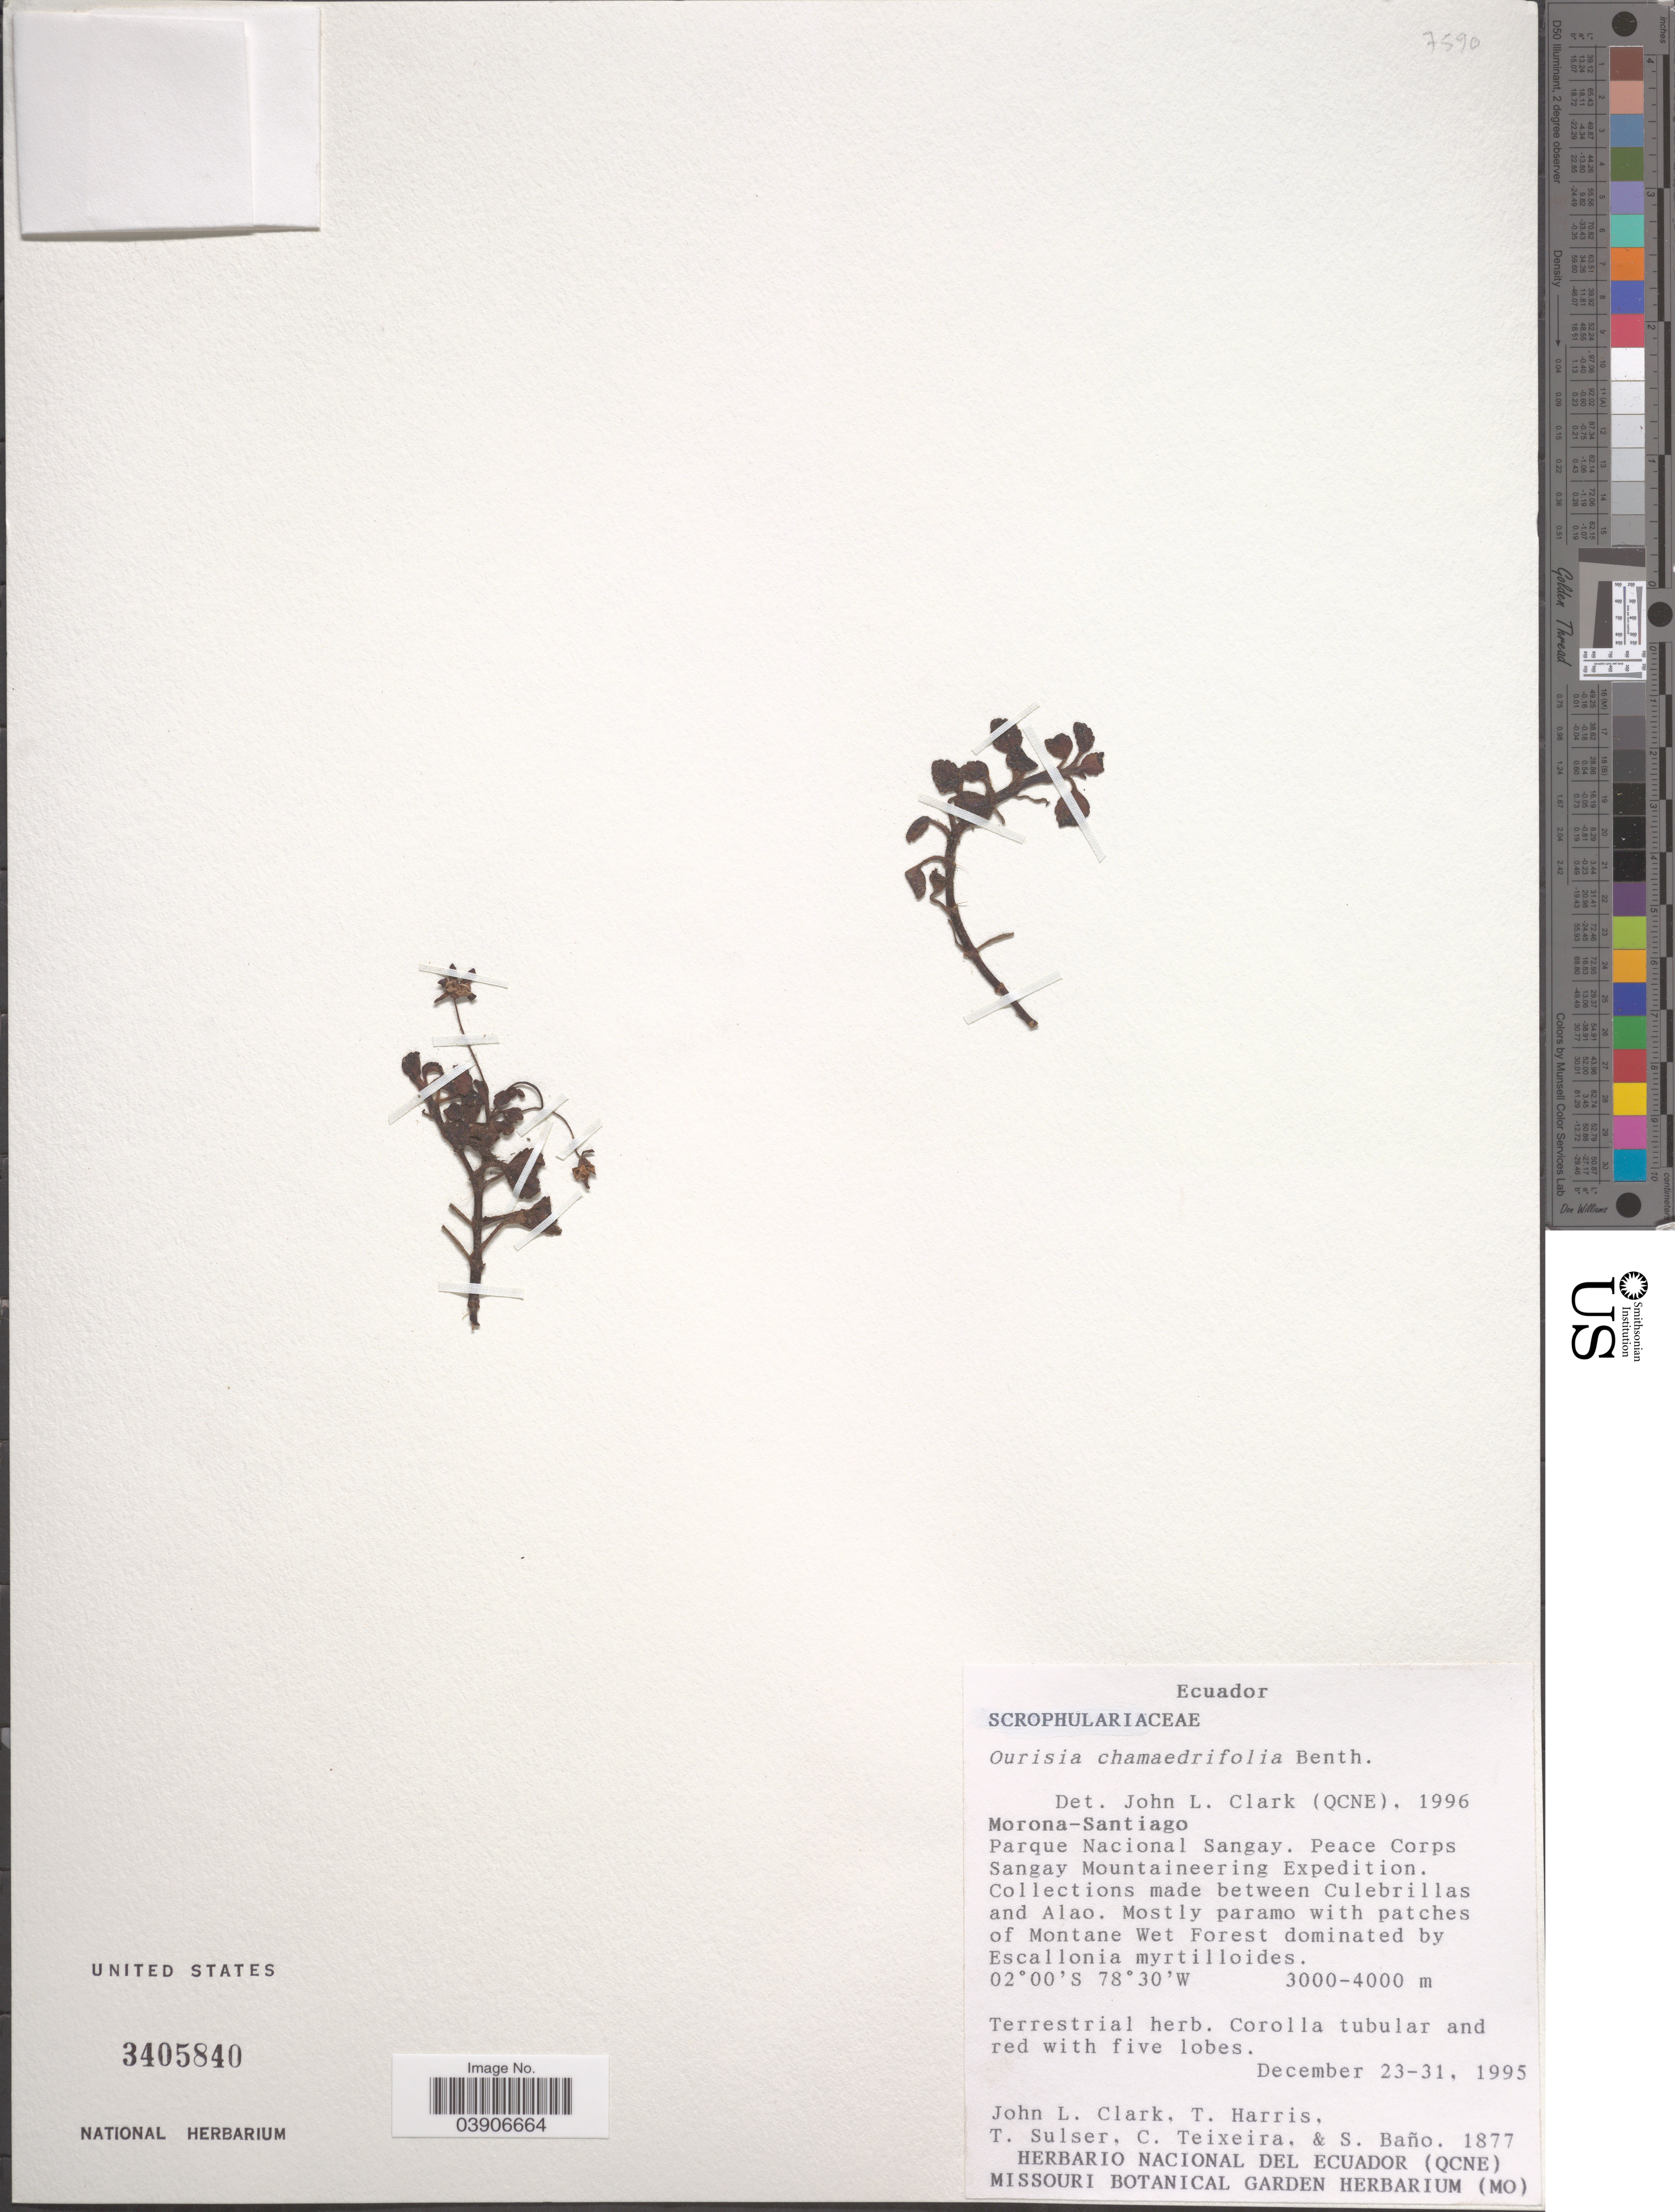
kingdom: Plantae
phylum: Tracheophyta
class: Magnoliopsida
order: Lamiales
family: Plantaginaceae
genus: Ourisia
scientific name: Ourisia chamaedrifolia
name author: Benth.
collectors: J. L. Clark, T. Harris, T. Sulser, C. Teixeira & S. Bano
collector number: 1877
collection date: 1995-12-23/1995-12-31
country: Ecuador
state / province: Morona-Santiago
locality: Parque Nacional Sangay. Peace Corps Sangay Mountaineering Expedition.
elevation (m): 3000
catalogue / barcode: US 3405840